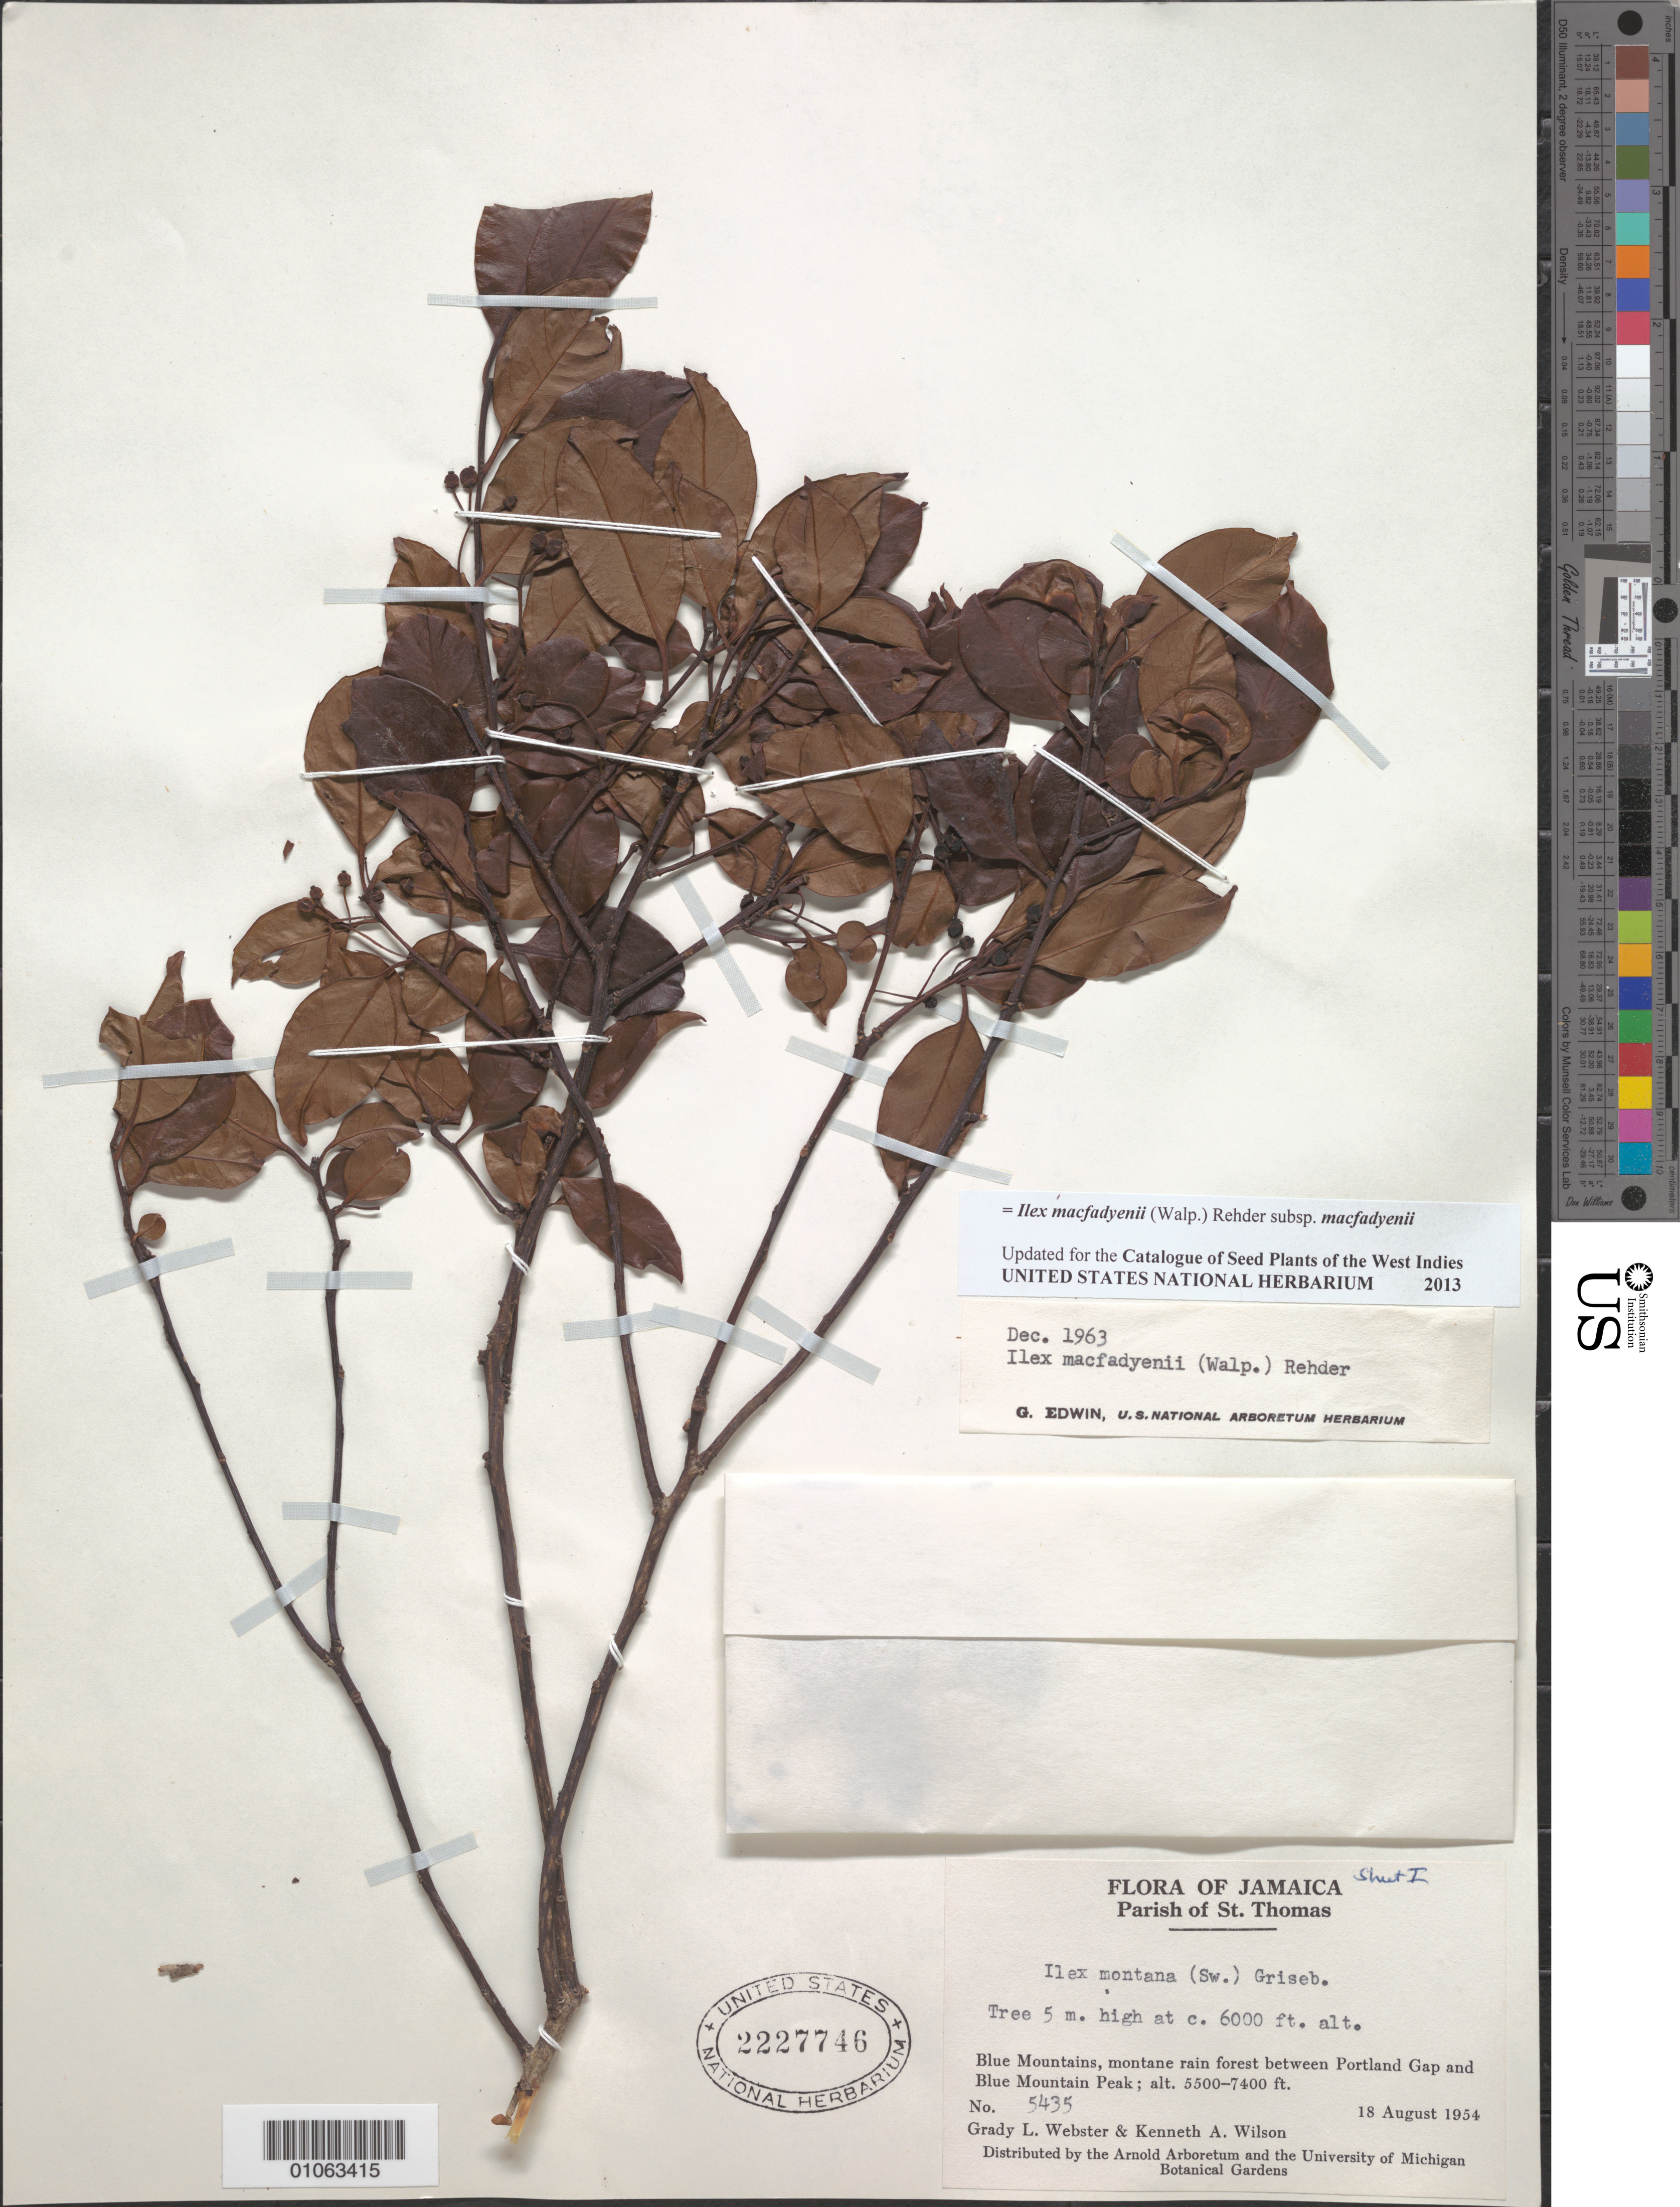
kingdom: Plantae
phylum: Tracheophyta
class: Magnoliopsida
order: Aquifoliales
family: Aquifoliaceae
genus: Ilex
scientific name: Ilex macfadyenii subsp. macfadyenii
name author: (Walp.) Rehder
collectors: G. L. Webster & K. A. Wilson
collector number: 5435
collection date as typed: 18 Aug 1954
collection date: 1954-08-18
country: Jamaica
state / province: Saint Thomas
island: Jamaica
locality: Blue mountains, montane rain forest between Portland Gap and Blue mountain peak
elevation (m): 1829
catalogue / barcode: US 2227746